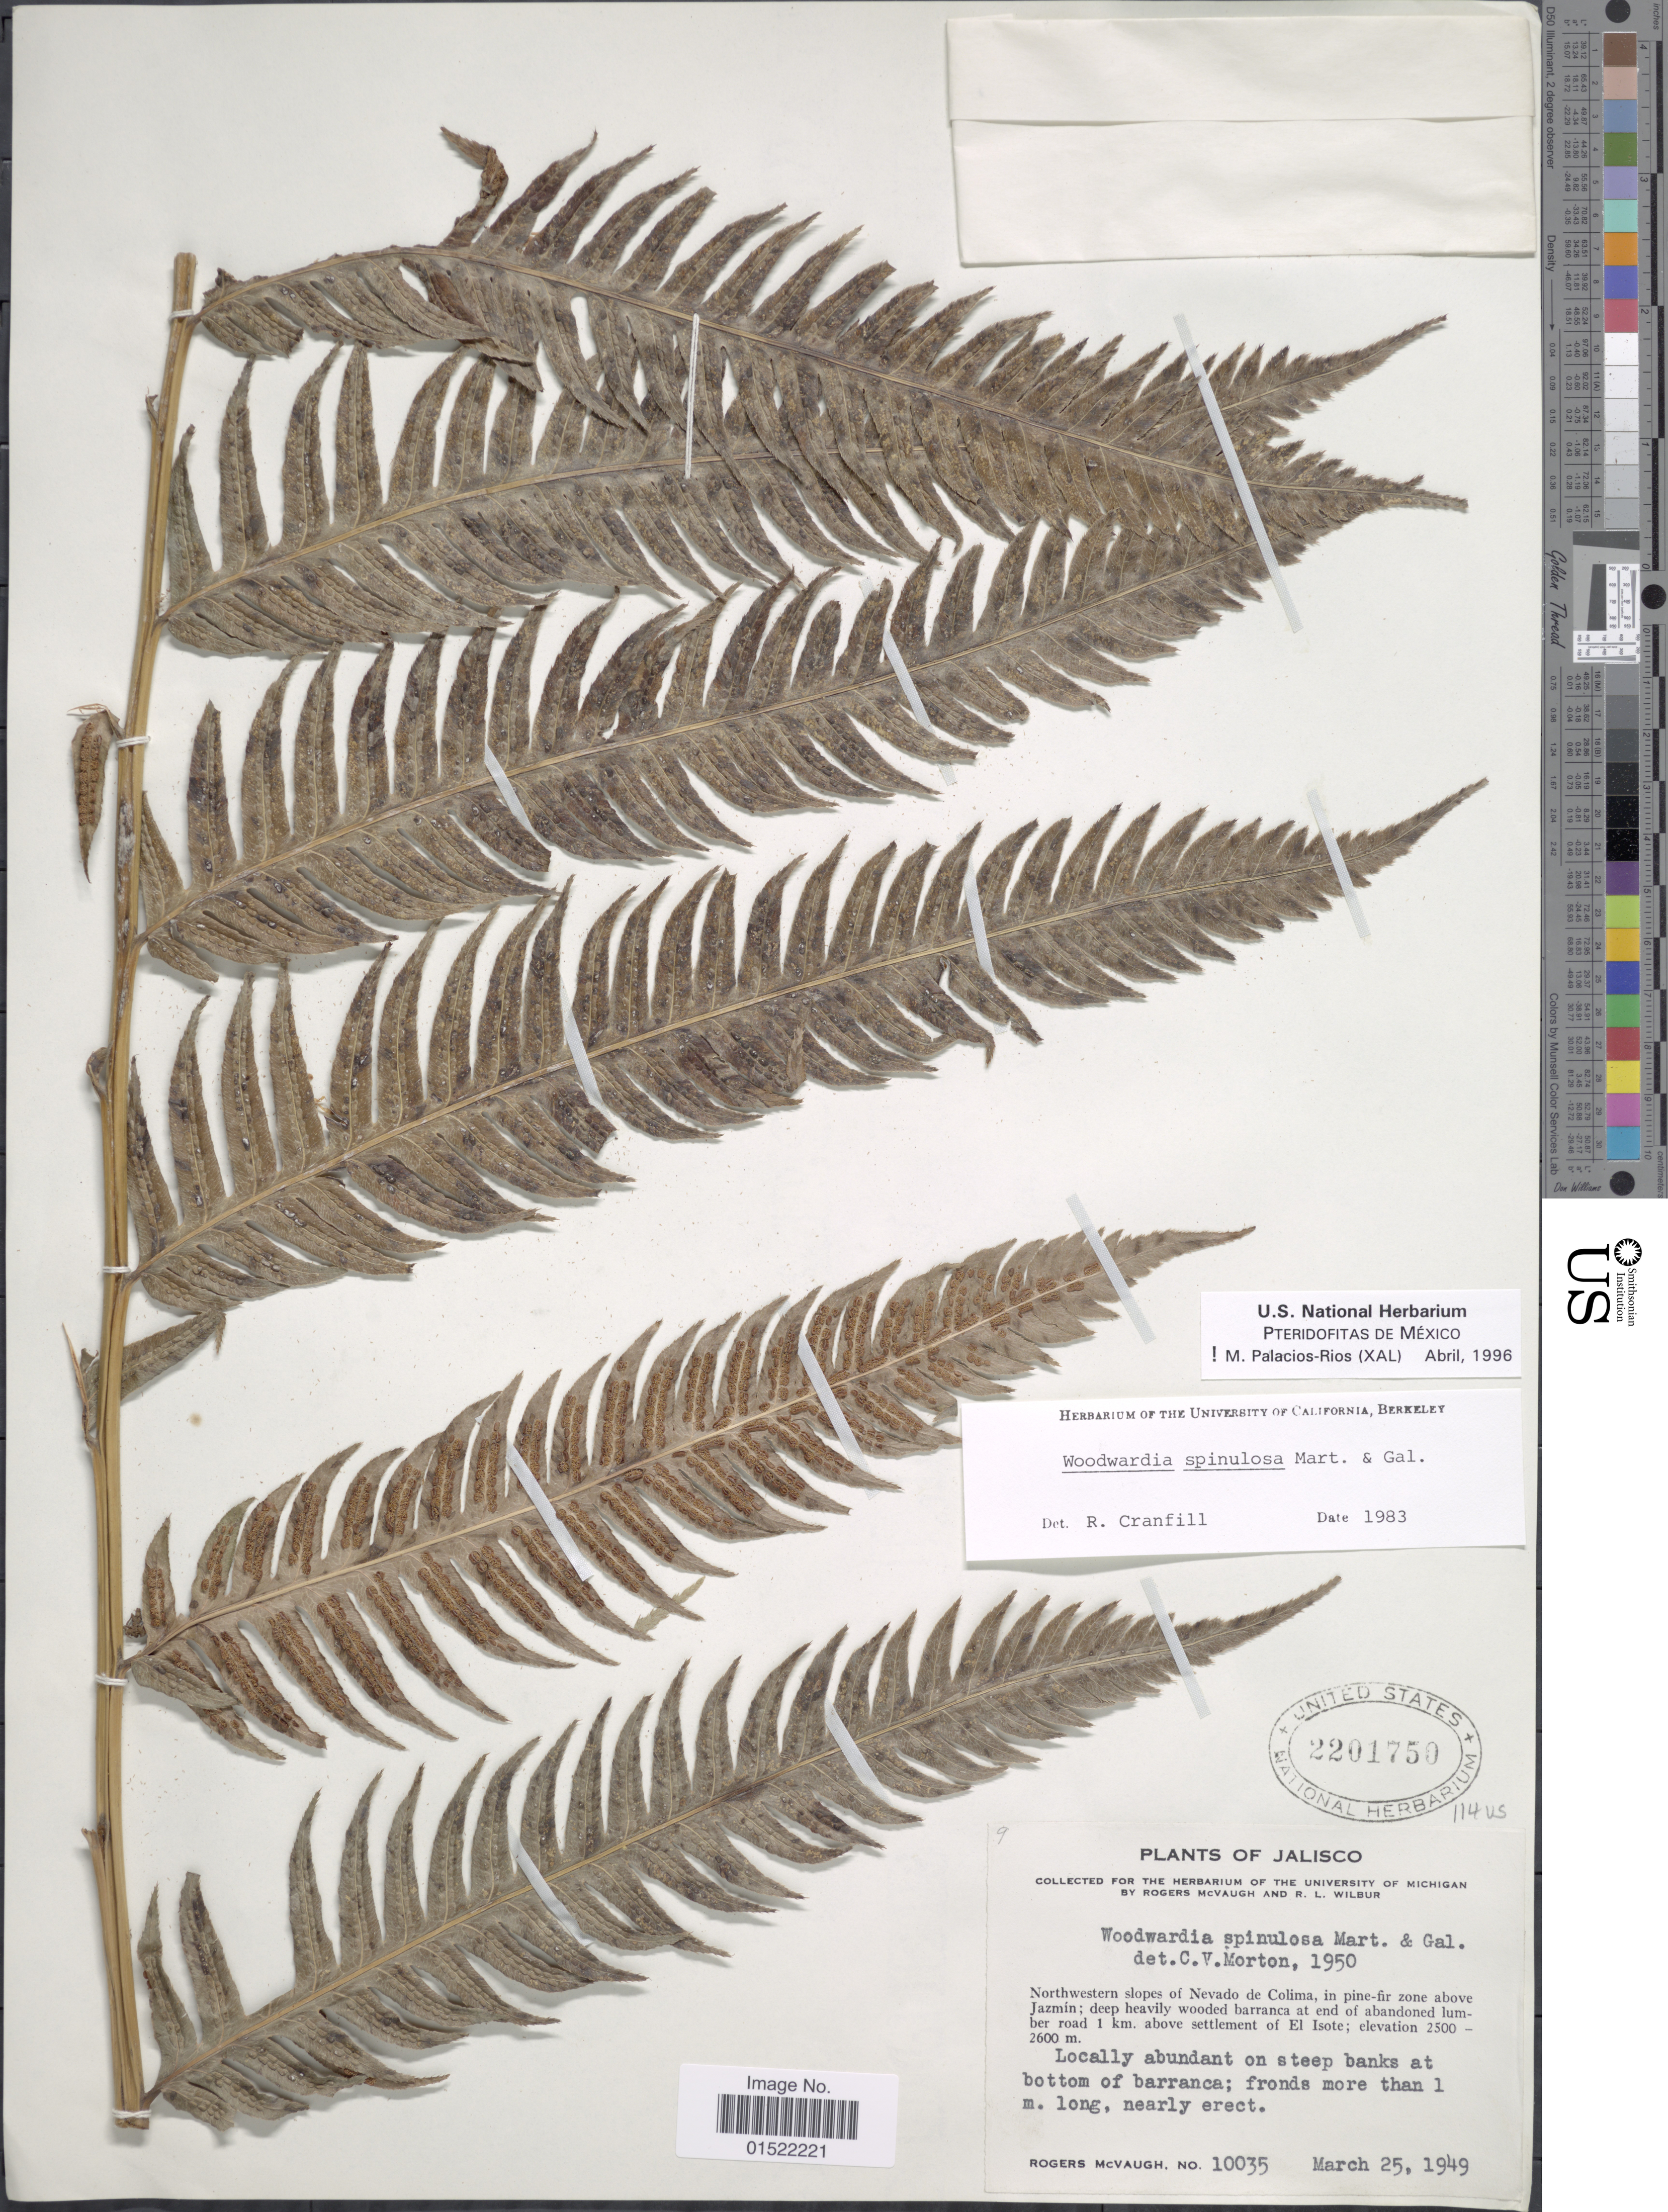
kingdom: Plantae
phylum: Tracheophyta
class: Polypodiopsida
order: Polypodiales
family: Blechnaceae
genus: Woodwardia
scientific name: Woodwardia spinulosa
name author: M. Martens & Galeotti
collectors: R. McVaugh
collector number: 10035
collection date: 1949-03-25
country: Mexico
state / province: Jalisco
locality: Northwestern slopes of Nevado de Colima, in pine-fir zone above Jazmin; deep heavily wooded barranca at end of abandoned lumber road 1 km. above settlement of El Isote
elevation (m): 2500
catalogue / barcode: US 2201750